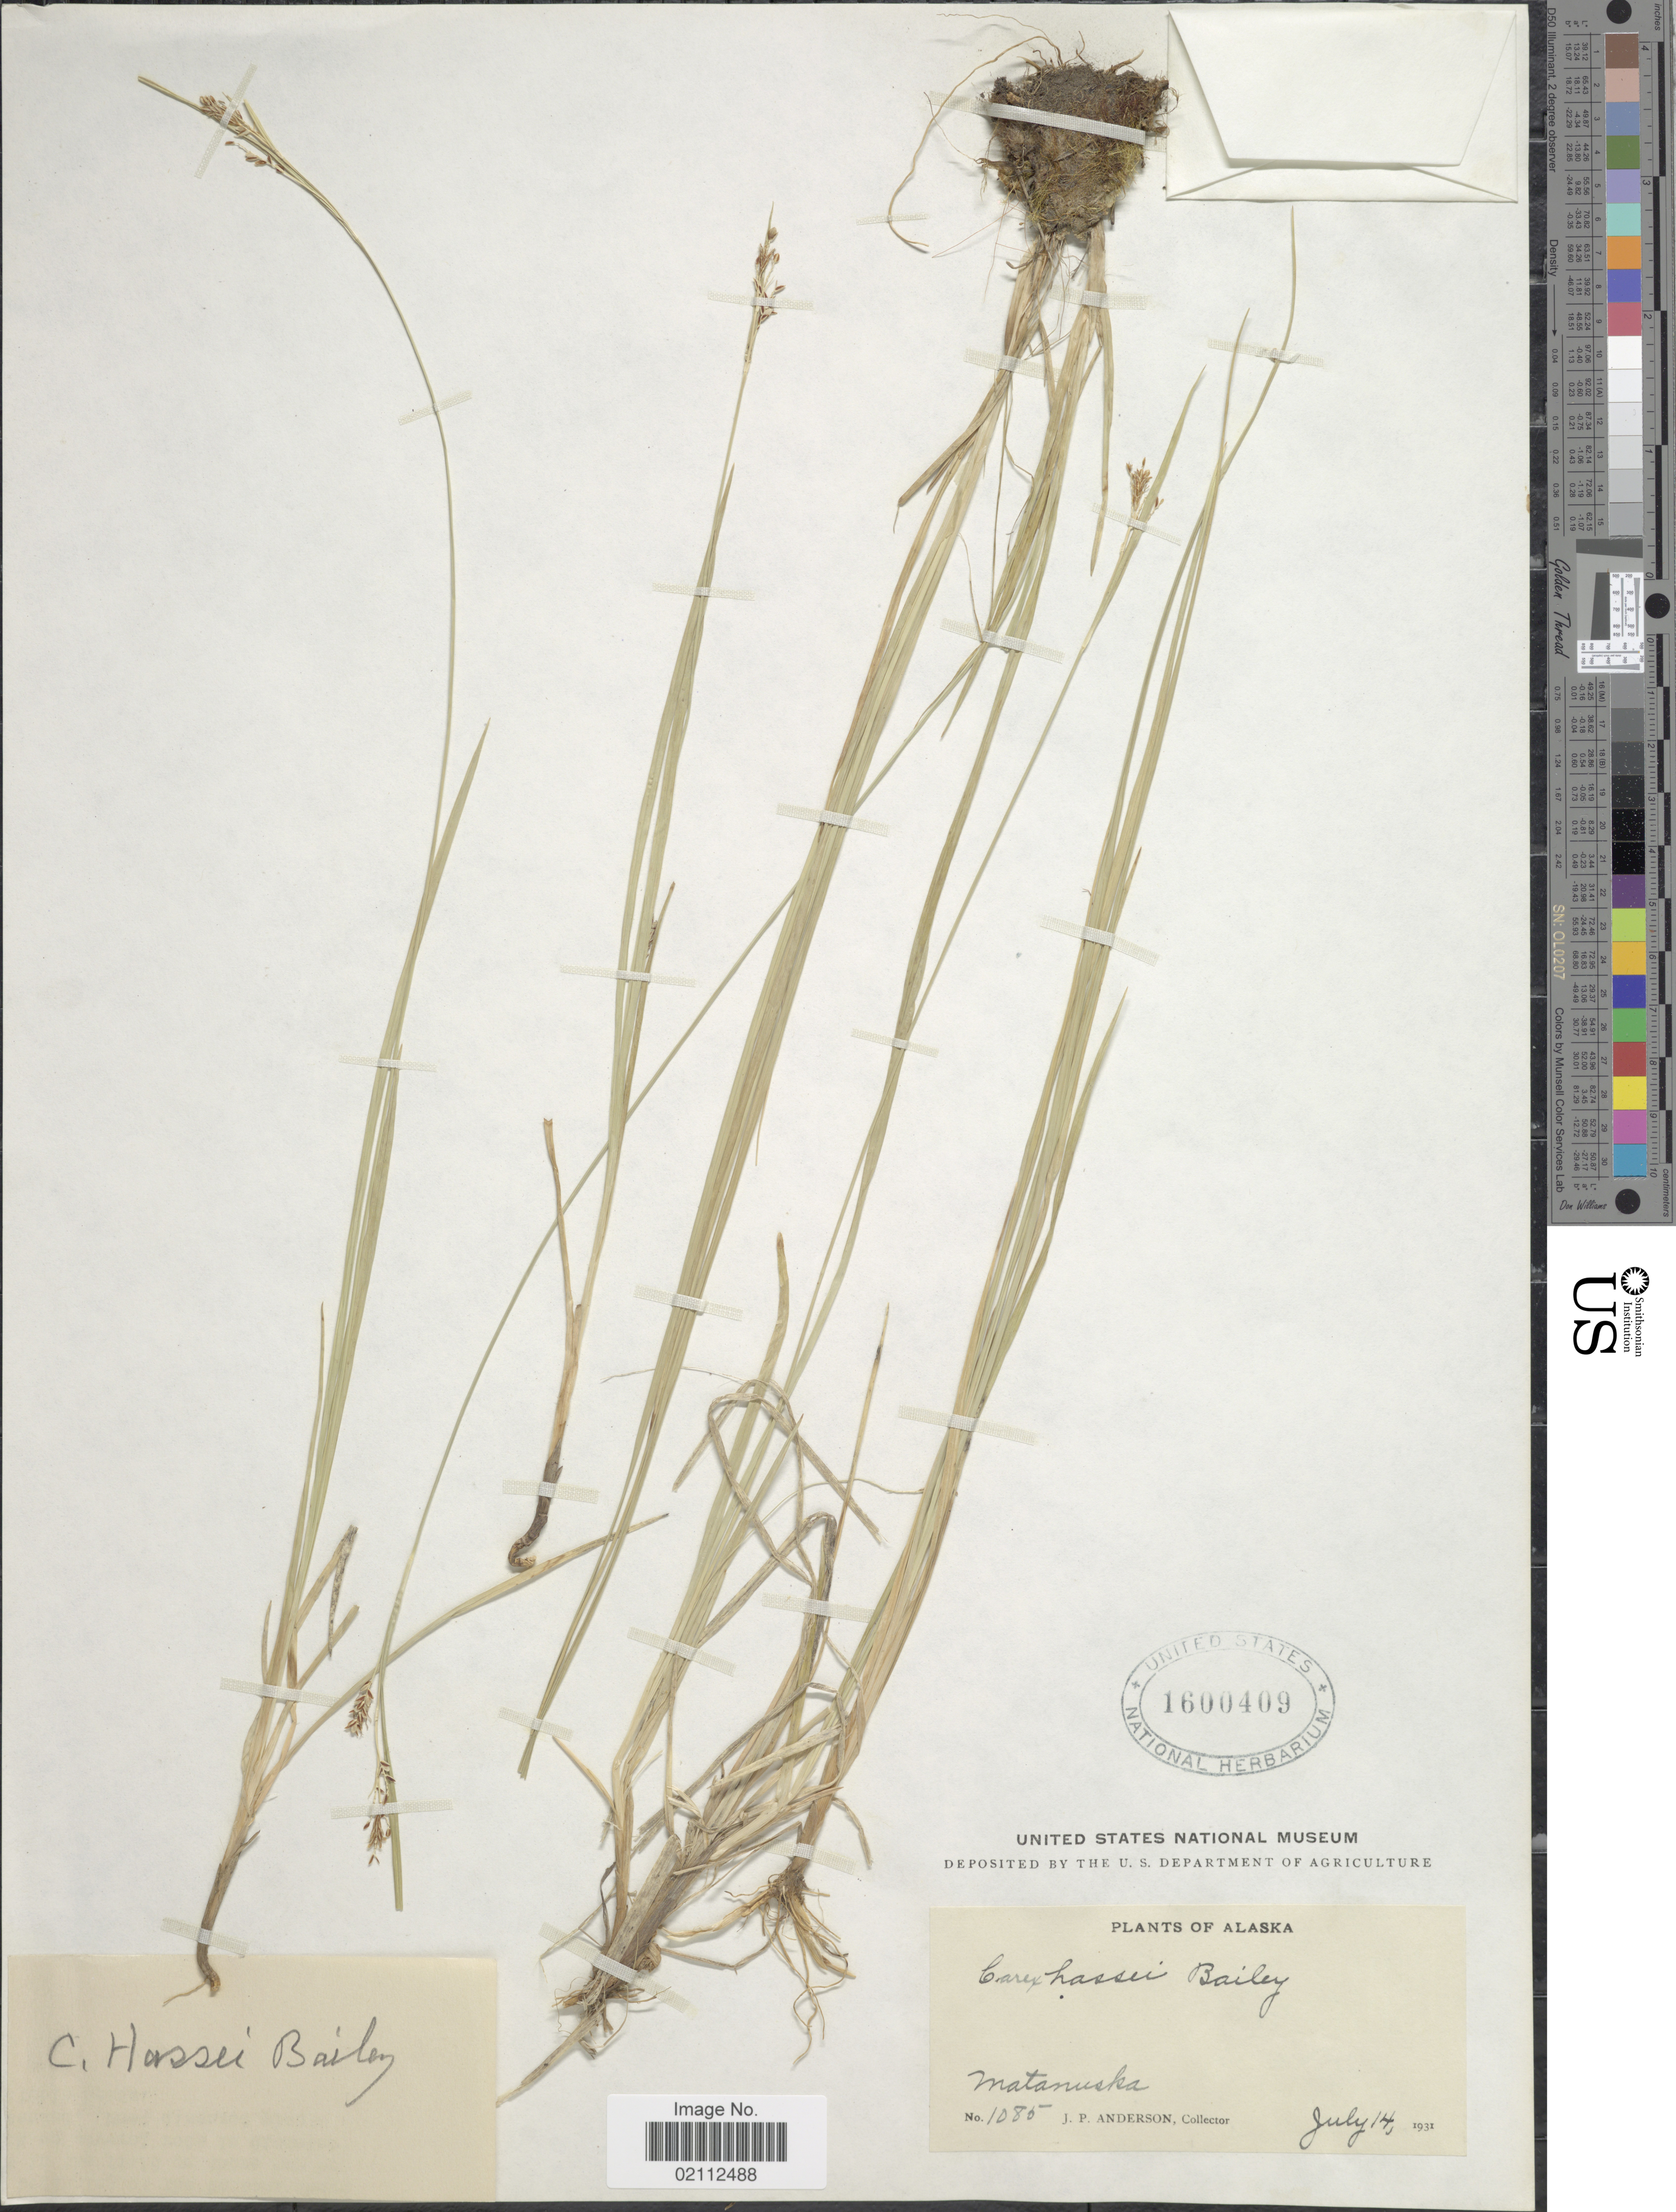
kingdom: Plantae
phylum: Tracheophyta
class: Liliopsida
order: Poales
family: Cyperaceae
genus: Carex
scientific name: Carex hassei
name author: L.H. Bailey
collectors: J. P. Anderson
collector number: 1085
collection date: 1931-07-14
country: United States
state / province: Alaska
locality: Matanuska.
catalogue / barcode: US 1600409